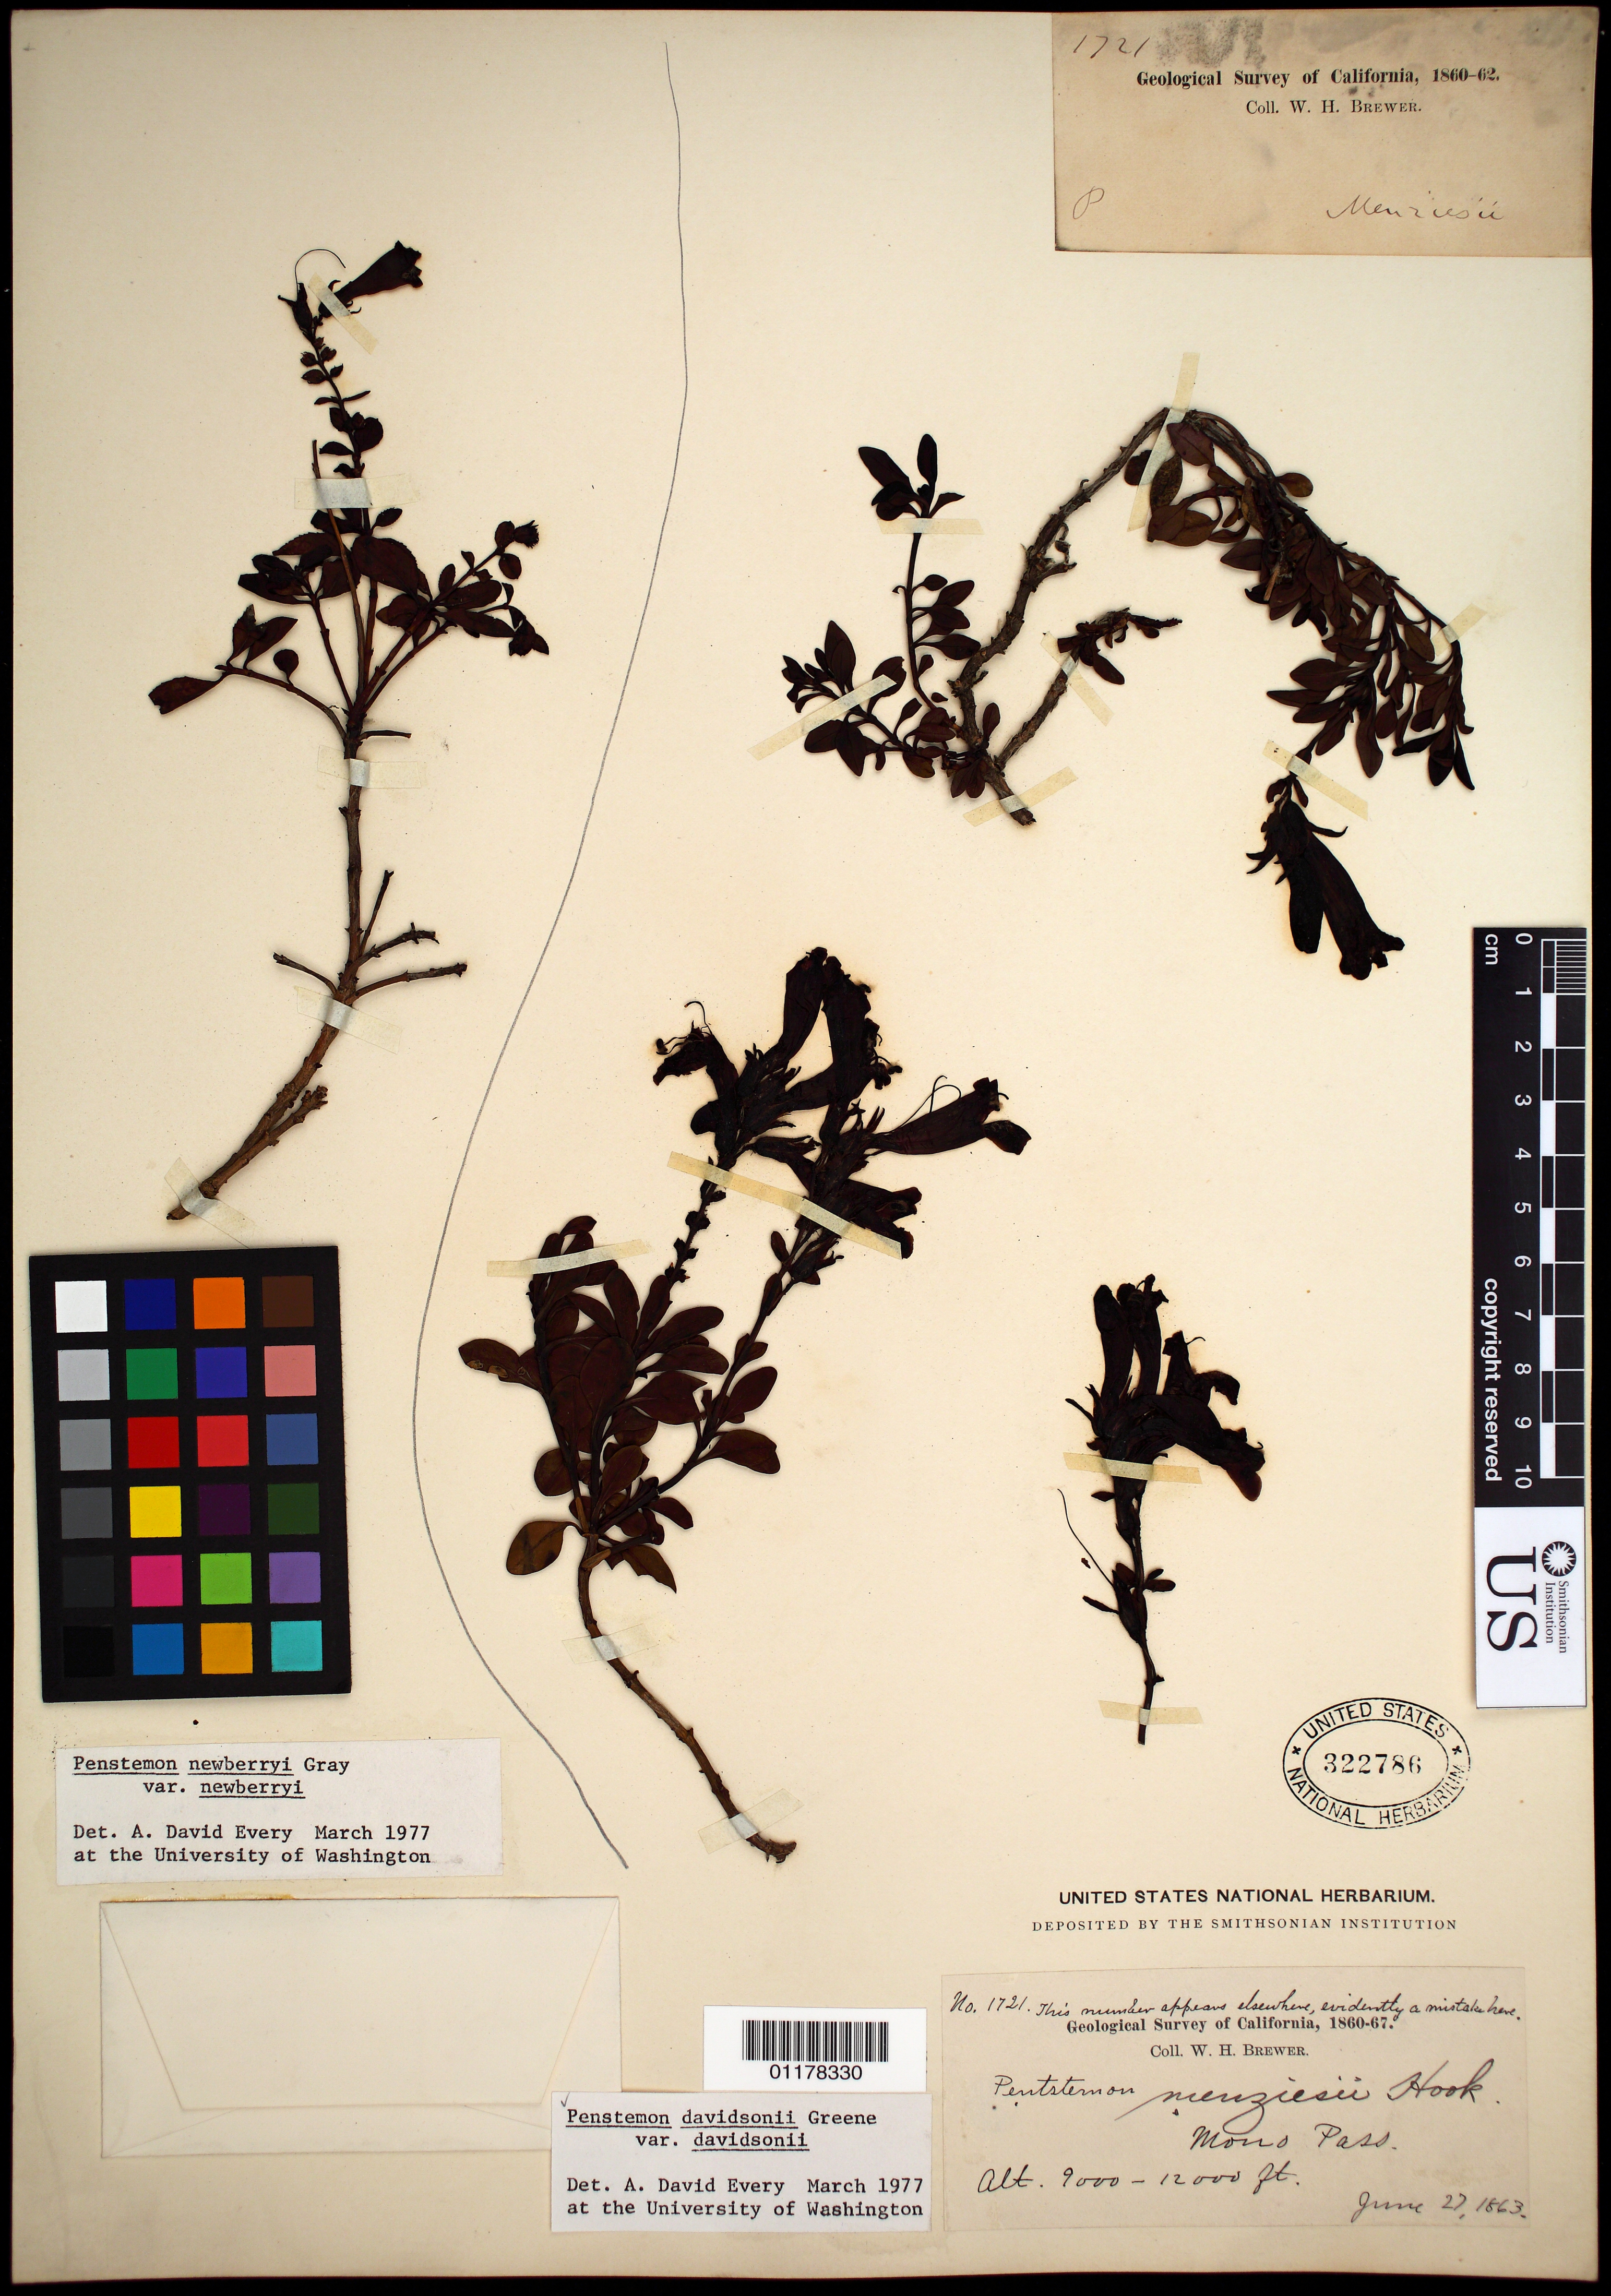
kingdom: Plantae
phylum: Tracheophyta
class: Magnoliopsida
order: Lamiales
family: Plantaginaceae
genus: Penstemon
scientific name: Penstemon davidsonii var. davidsonii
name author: Greene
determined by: Every, A. D.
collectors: W. H. Brewer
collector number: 1721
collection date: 1863-06-27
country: United States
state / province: California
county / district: Mono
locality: Mono Pass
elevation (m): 2743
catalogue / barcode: US 322786